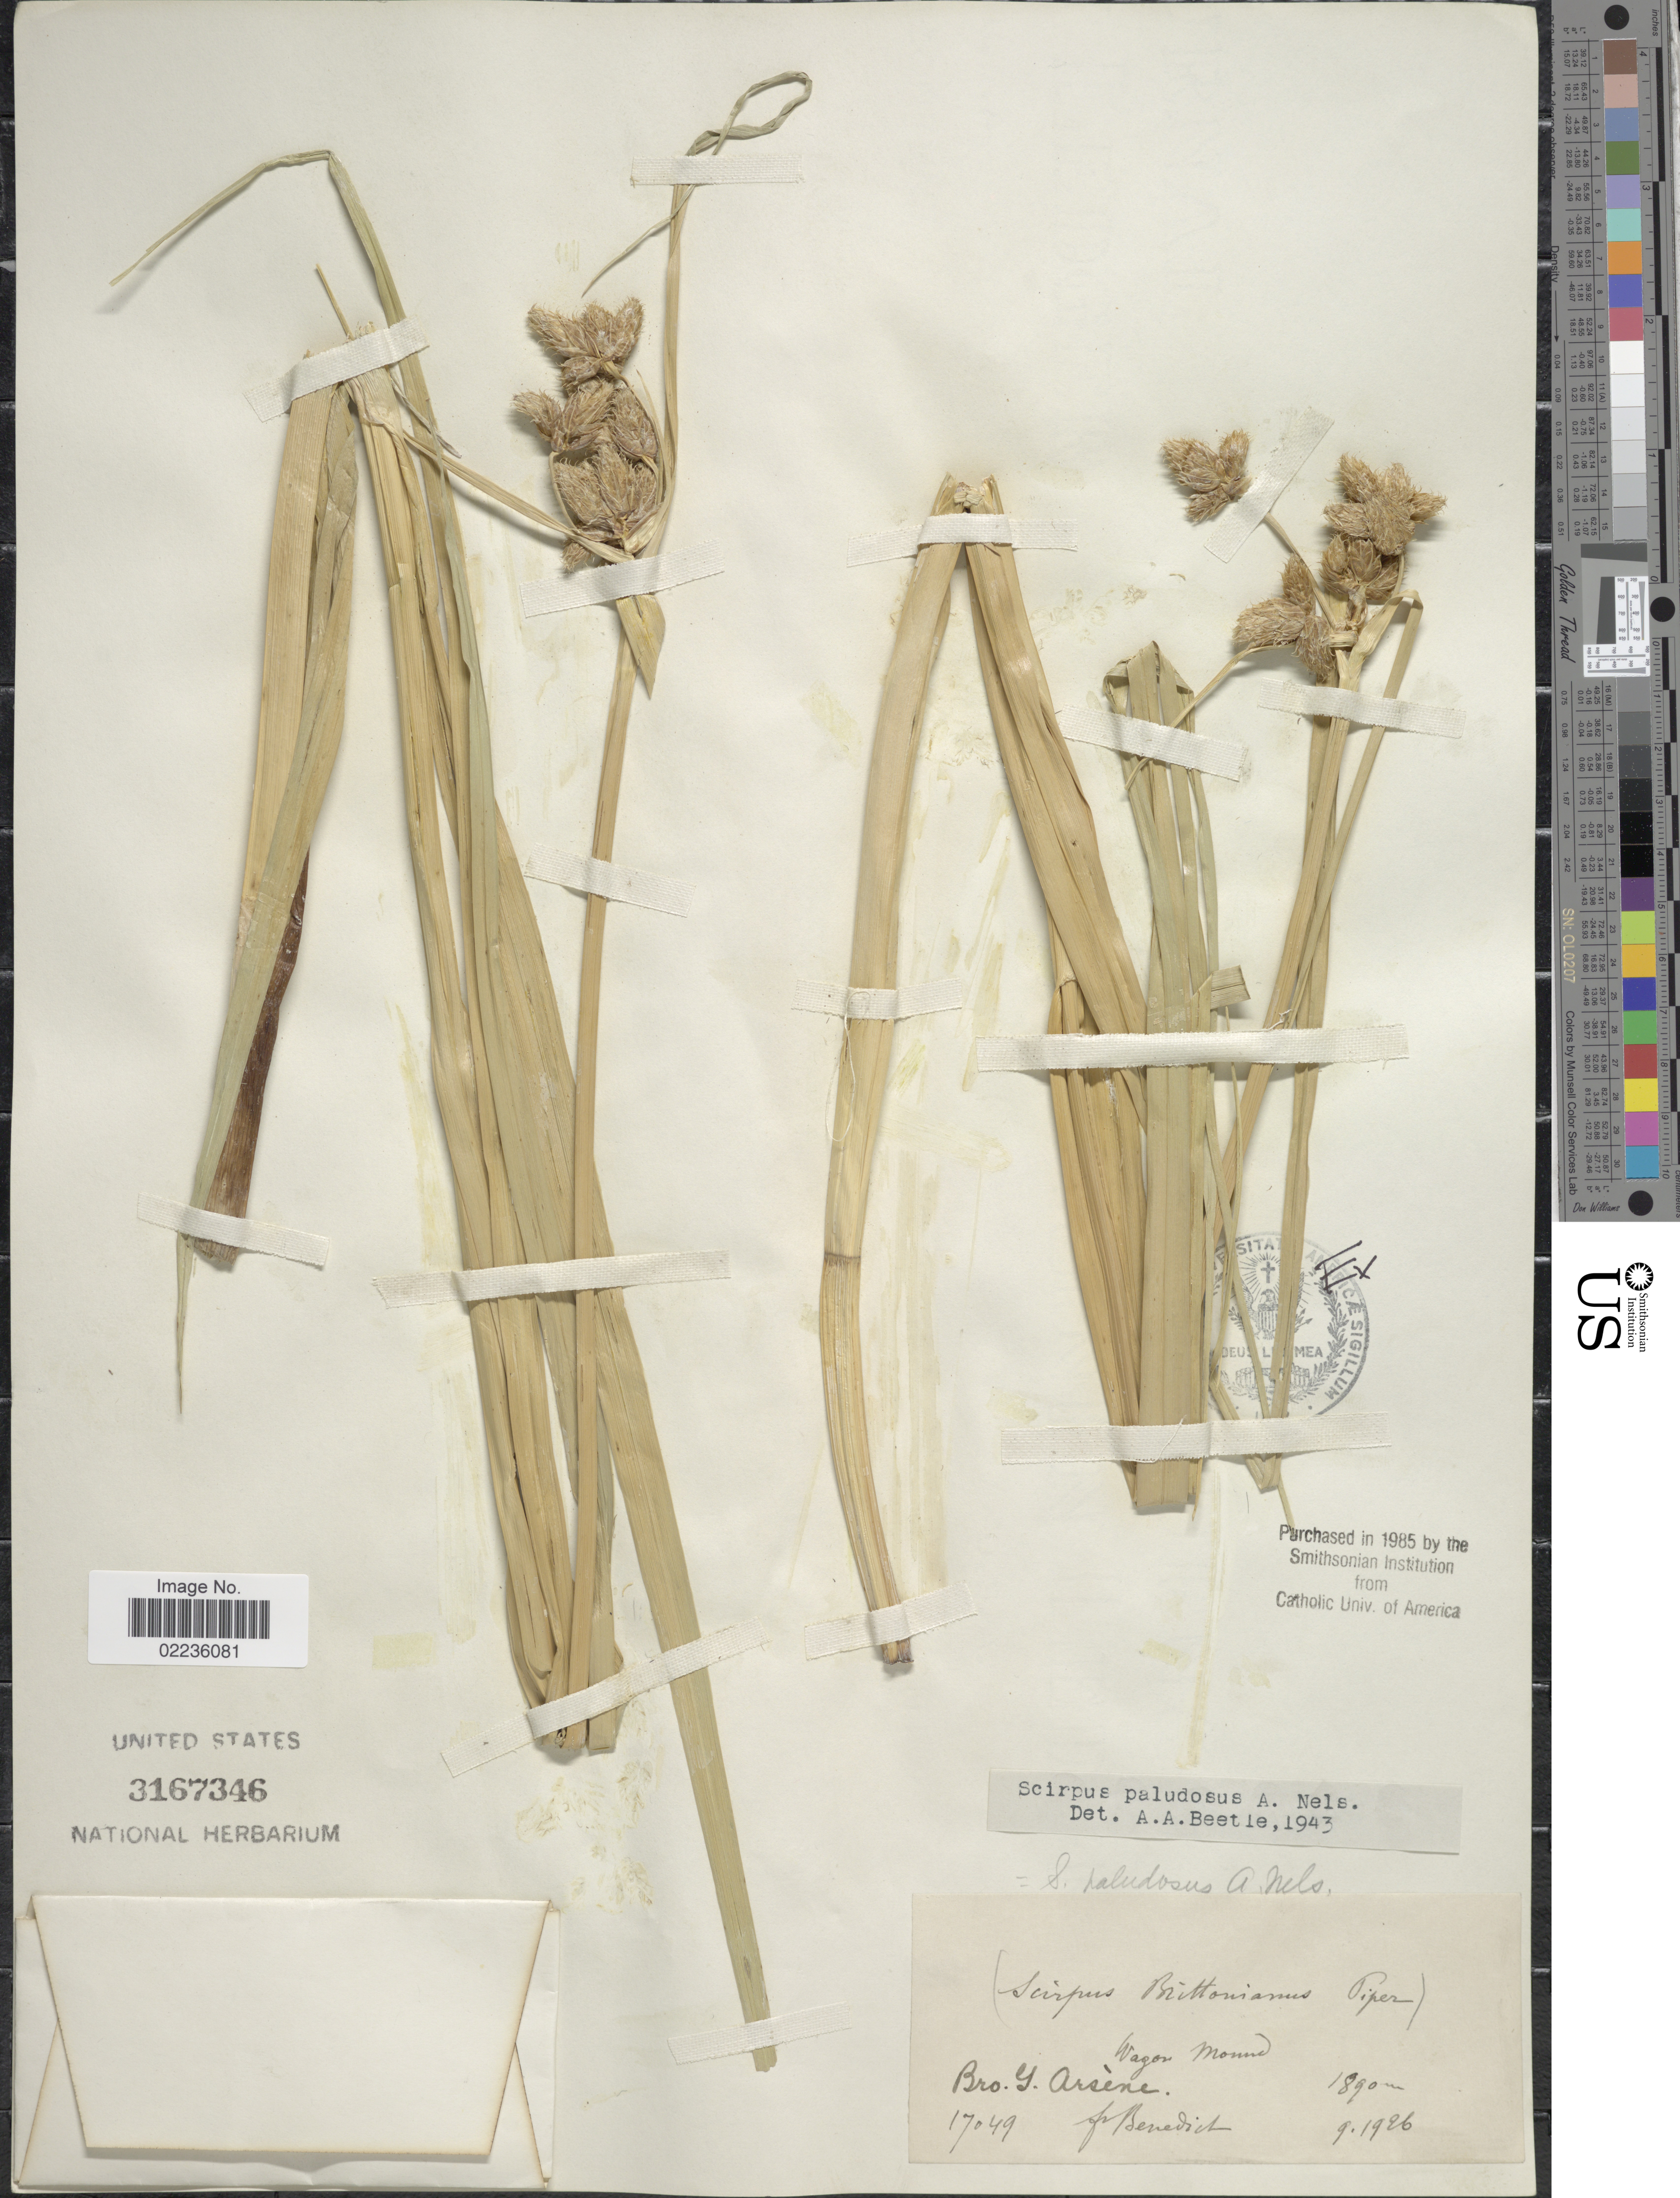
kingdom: Plantae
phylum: Tracheophyta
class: Liliopsida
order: Poales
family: Cyperaceae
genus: Bolboschoenus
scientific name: Bolboschoenus maritimus subsp. paludosus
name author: (A. Nelson) T. Koyama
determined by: Strong, M. T., (US), Smithsonian Institution - National Museum of Natural History (UNITED STATES)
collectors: Bro. G. Arsène & B. Ayers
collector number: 17049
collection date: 1926-09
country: United States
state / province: New Mexico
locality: Wagon Mound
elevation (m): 1890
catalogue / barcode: US 3167346